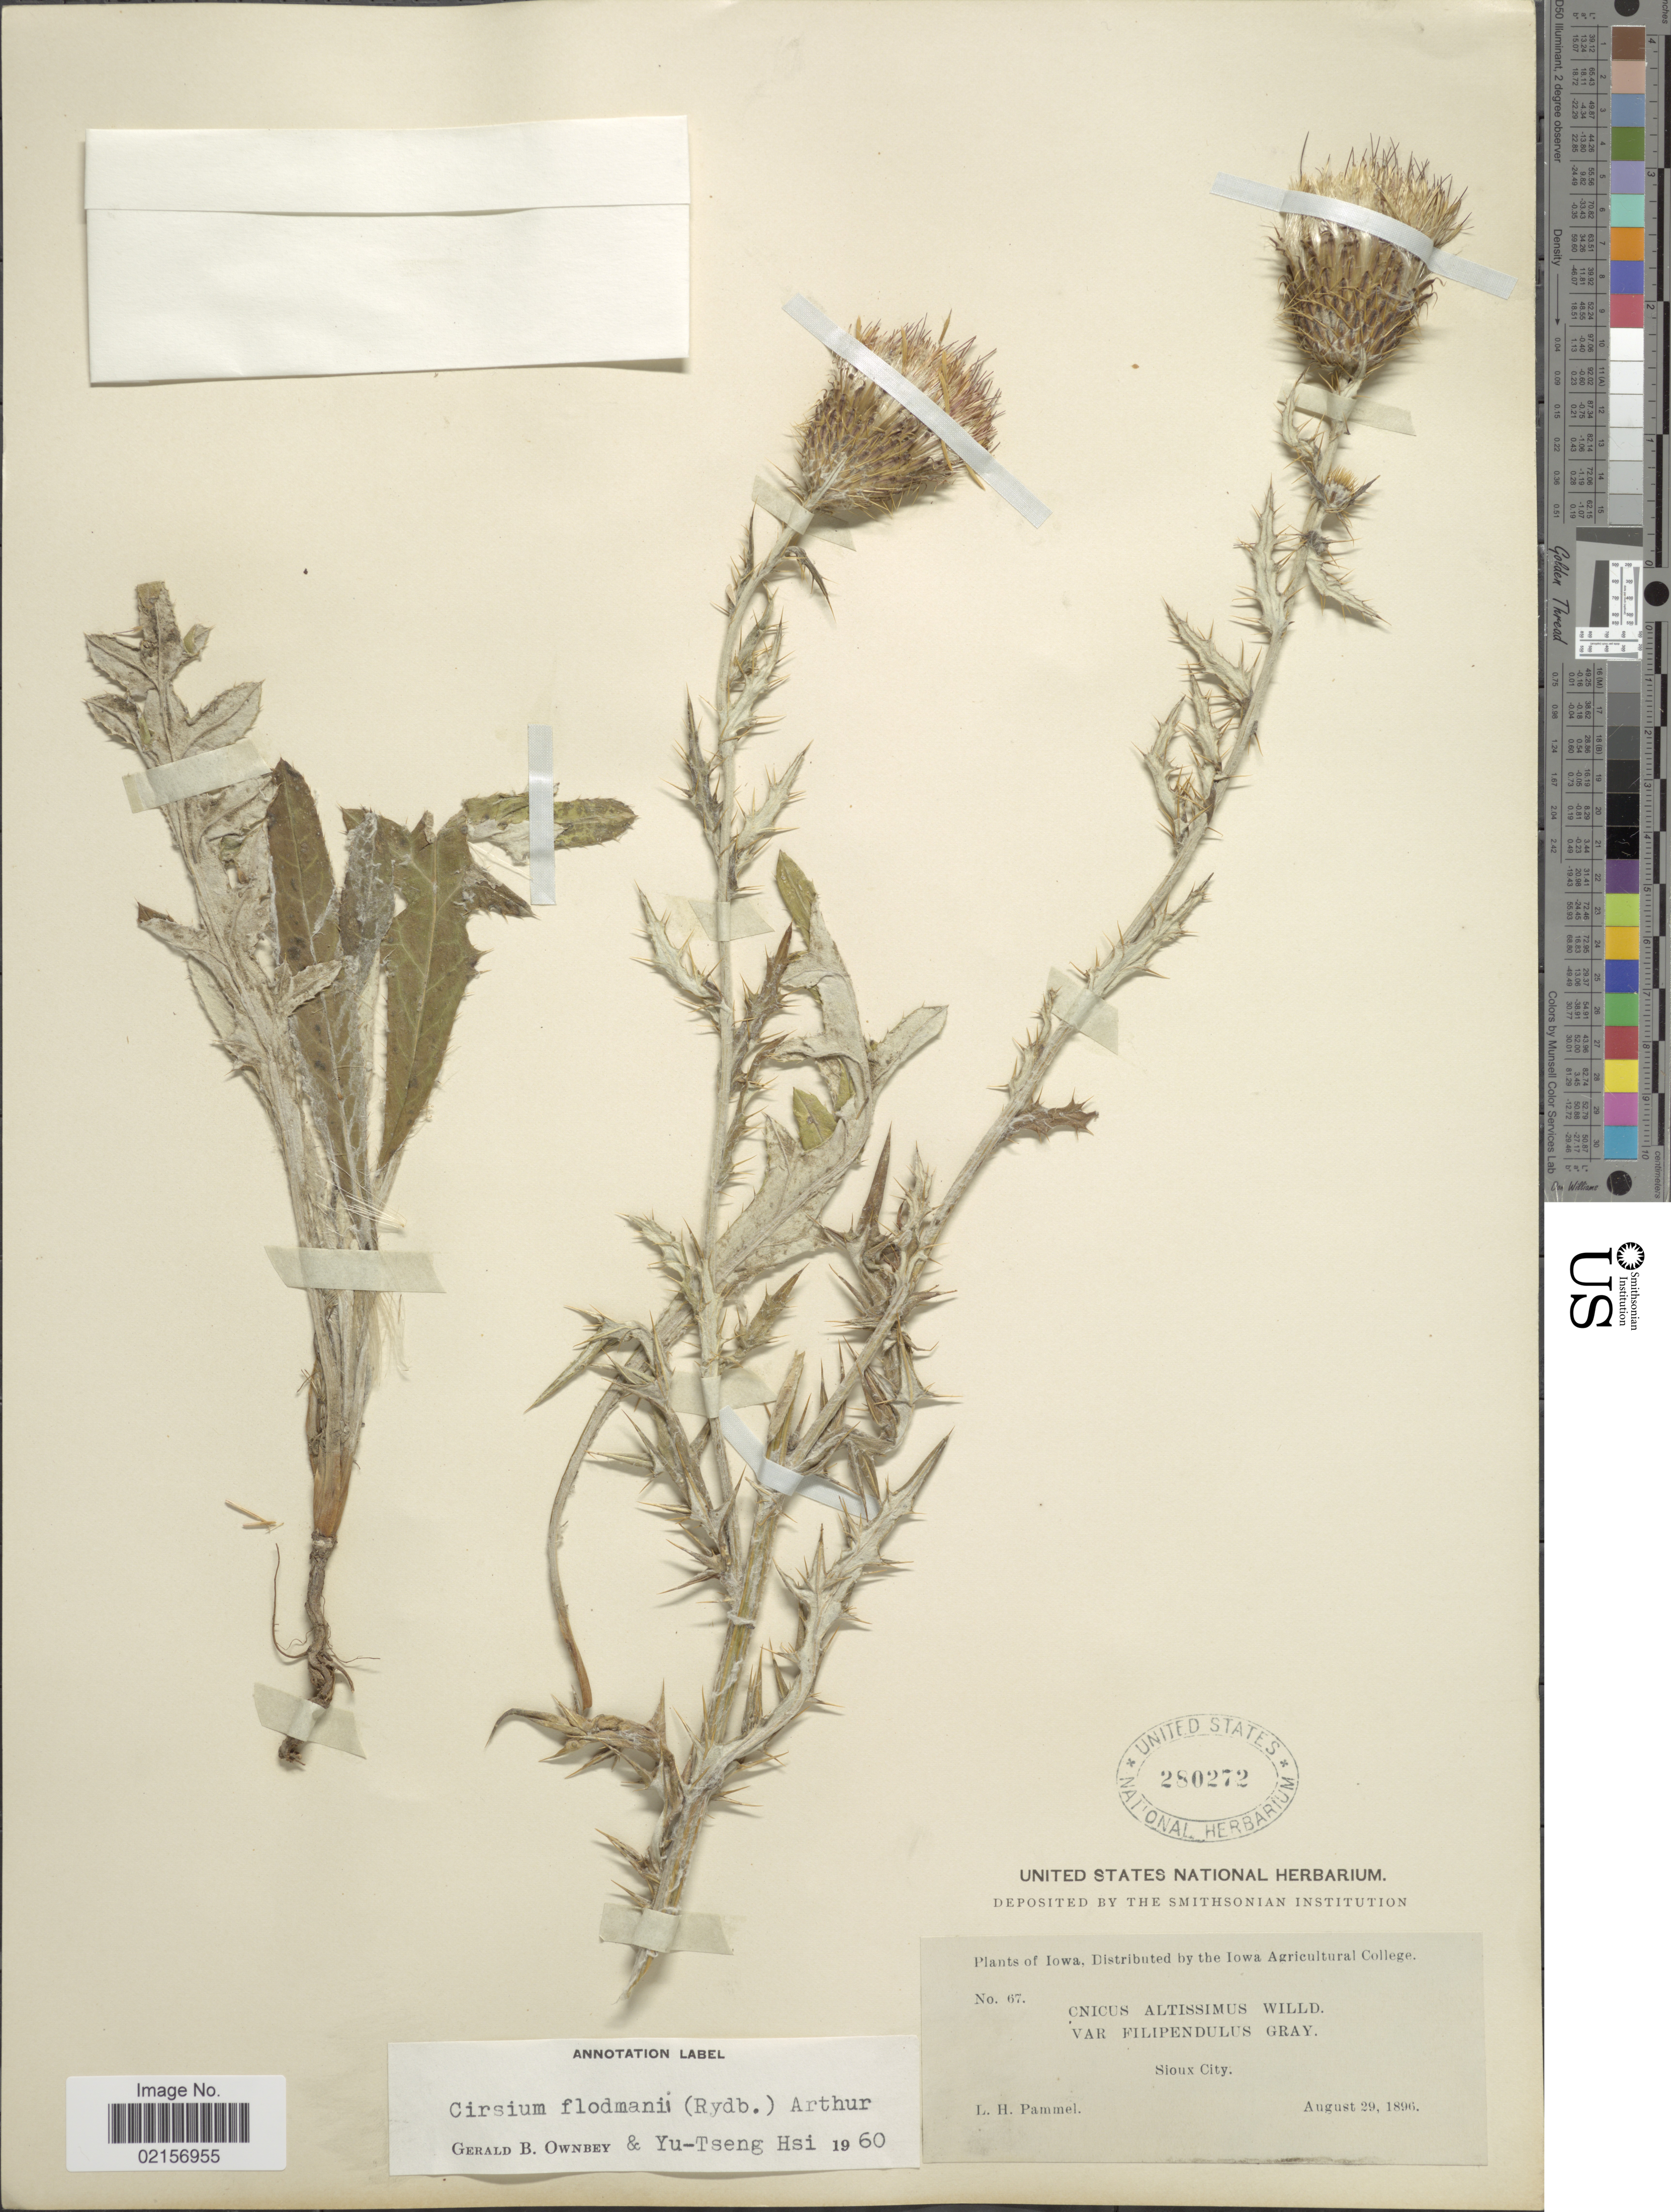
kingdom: Plantae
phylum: Tracheophyta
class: Magnoliopsida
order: Asterales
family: Asteraceae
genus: Cirsium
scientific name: Cirsium flodmanii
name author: (Rydb.) Arthur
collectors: L. Pammel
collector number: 67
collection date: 1896-08-29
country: United States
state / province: Iowa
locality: Sioux City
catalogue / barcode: US 280272